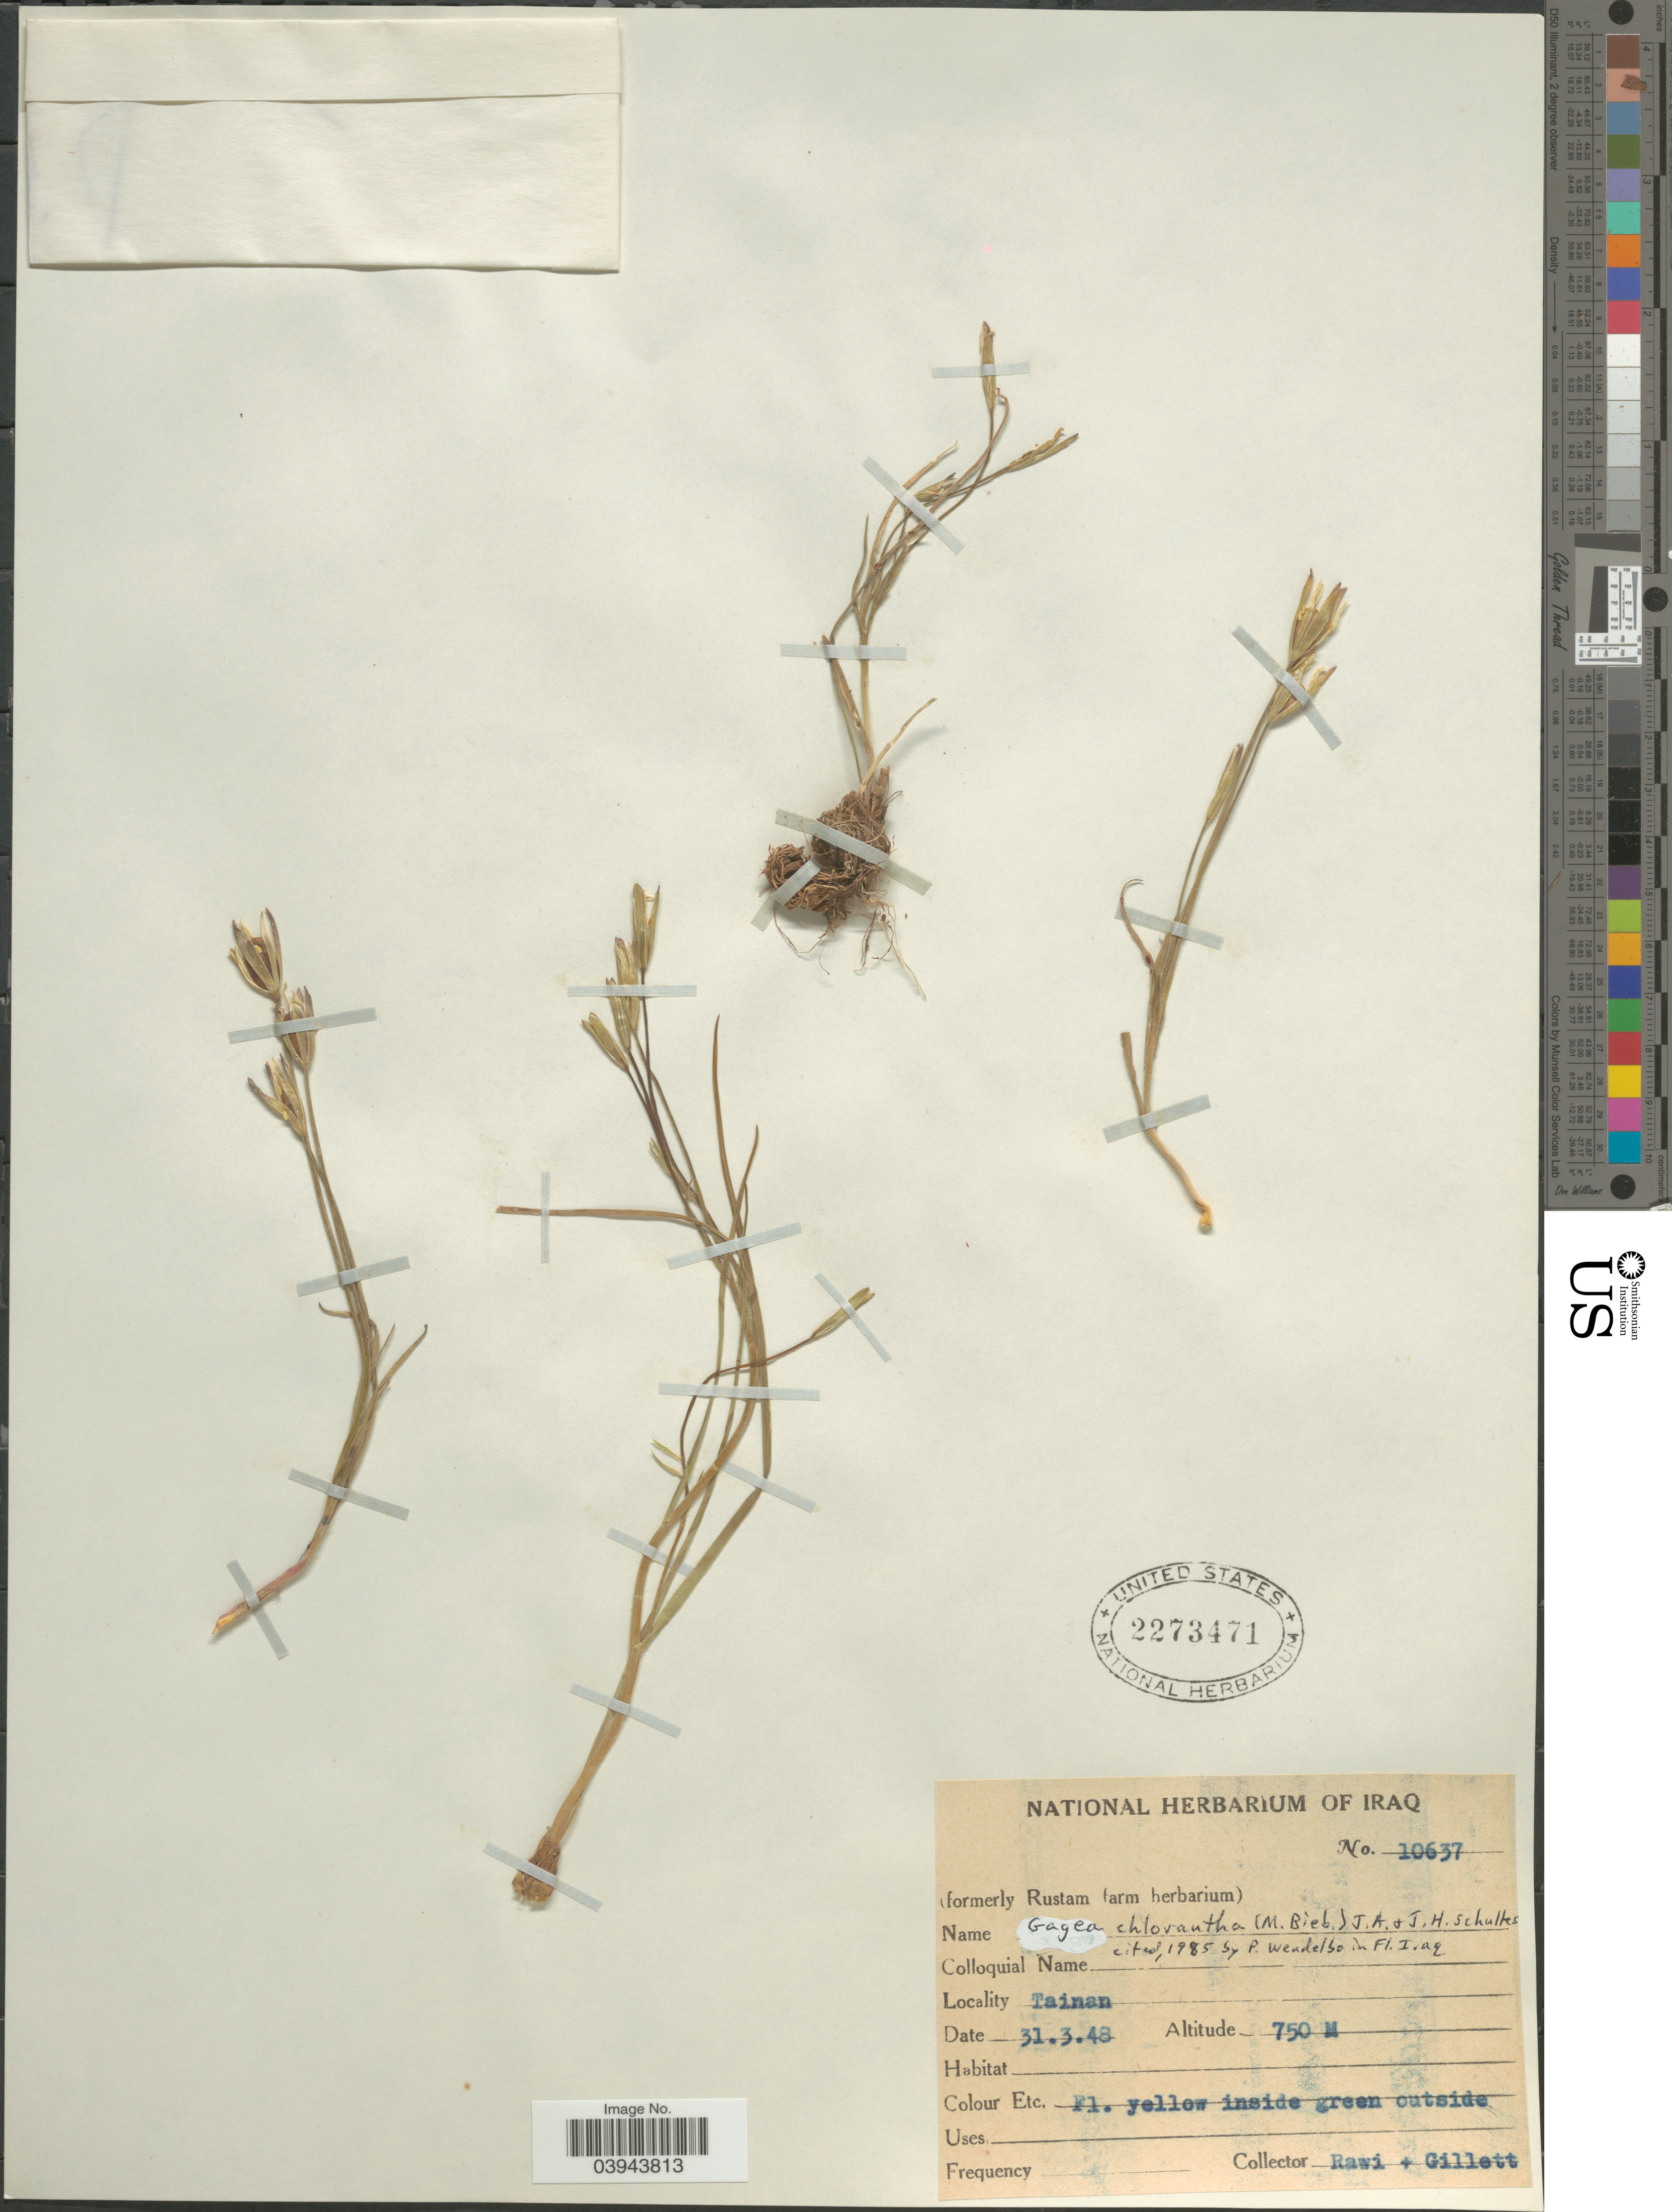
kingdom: Plantae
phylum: Tracheophyta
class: Liliopsida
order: Liliales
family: Liliaceae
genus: Gagea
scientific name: Gagea chlorantha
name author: (M. Bieb.) Schult. & Schult. f.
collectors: -. Rawi & Gillett, --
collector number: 10637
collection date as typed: Transcribed d/m/y: 31/3/48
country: Iraq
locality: Tainan.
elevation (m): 750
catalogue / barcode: US 2273471